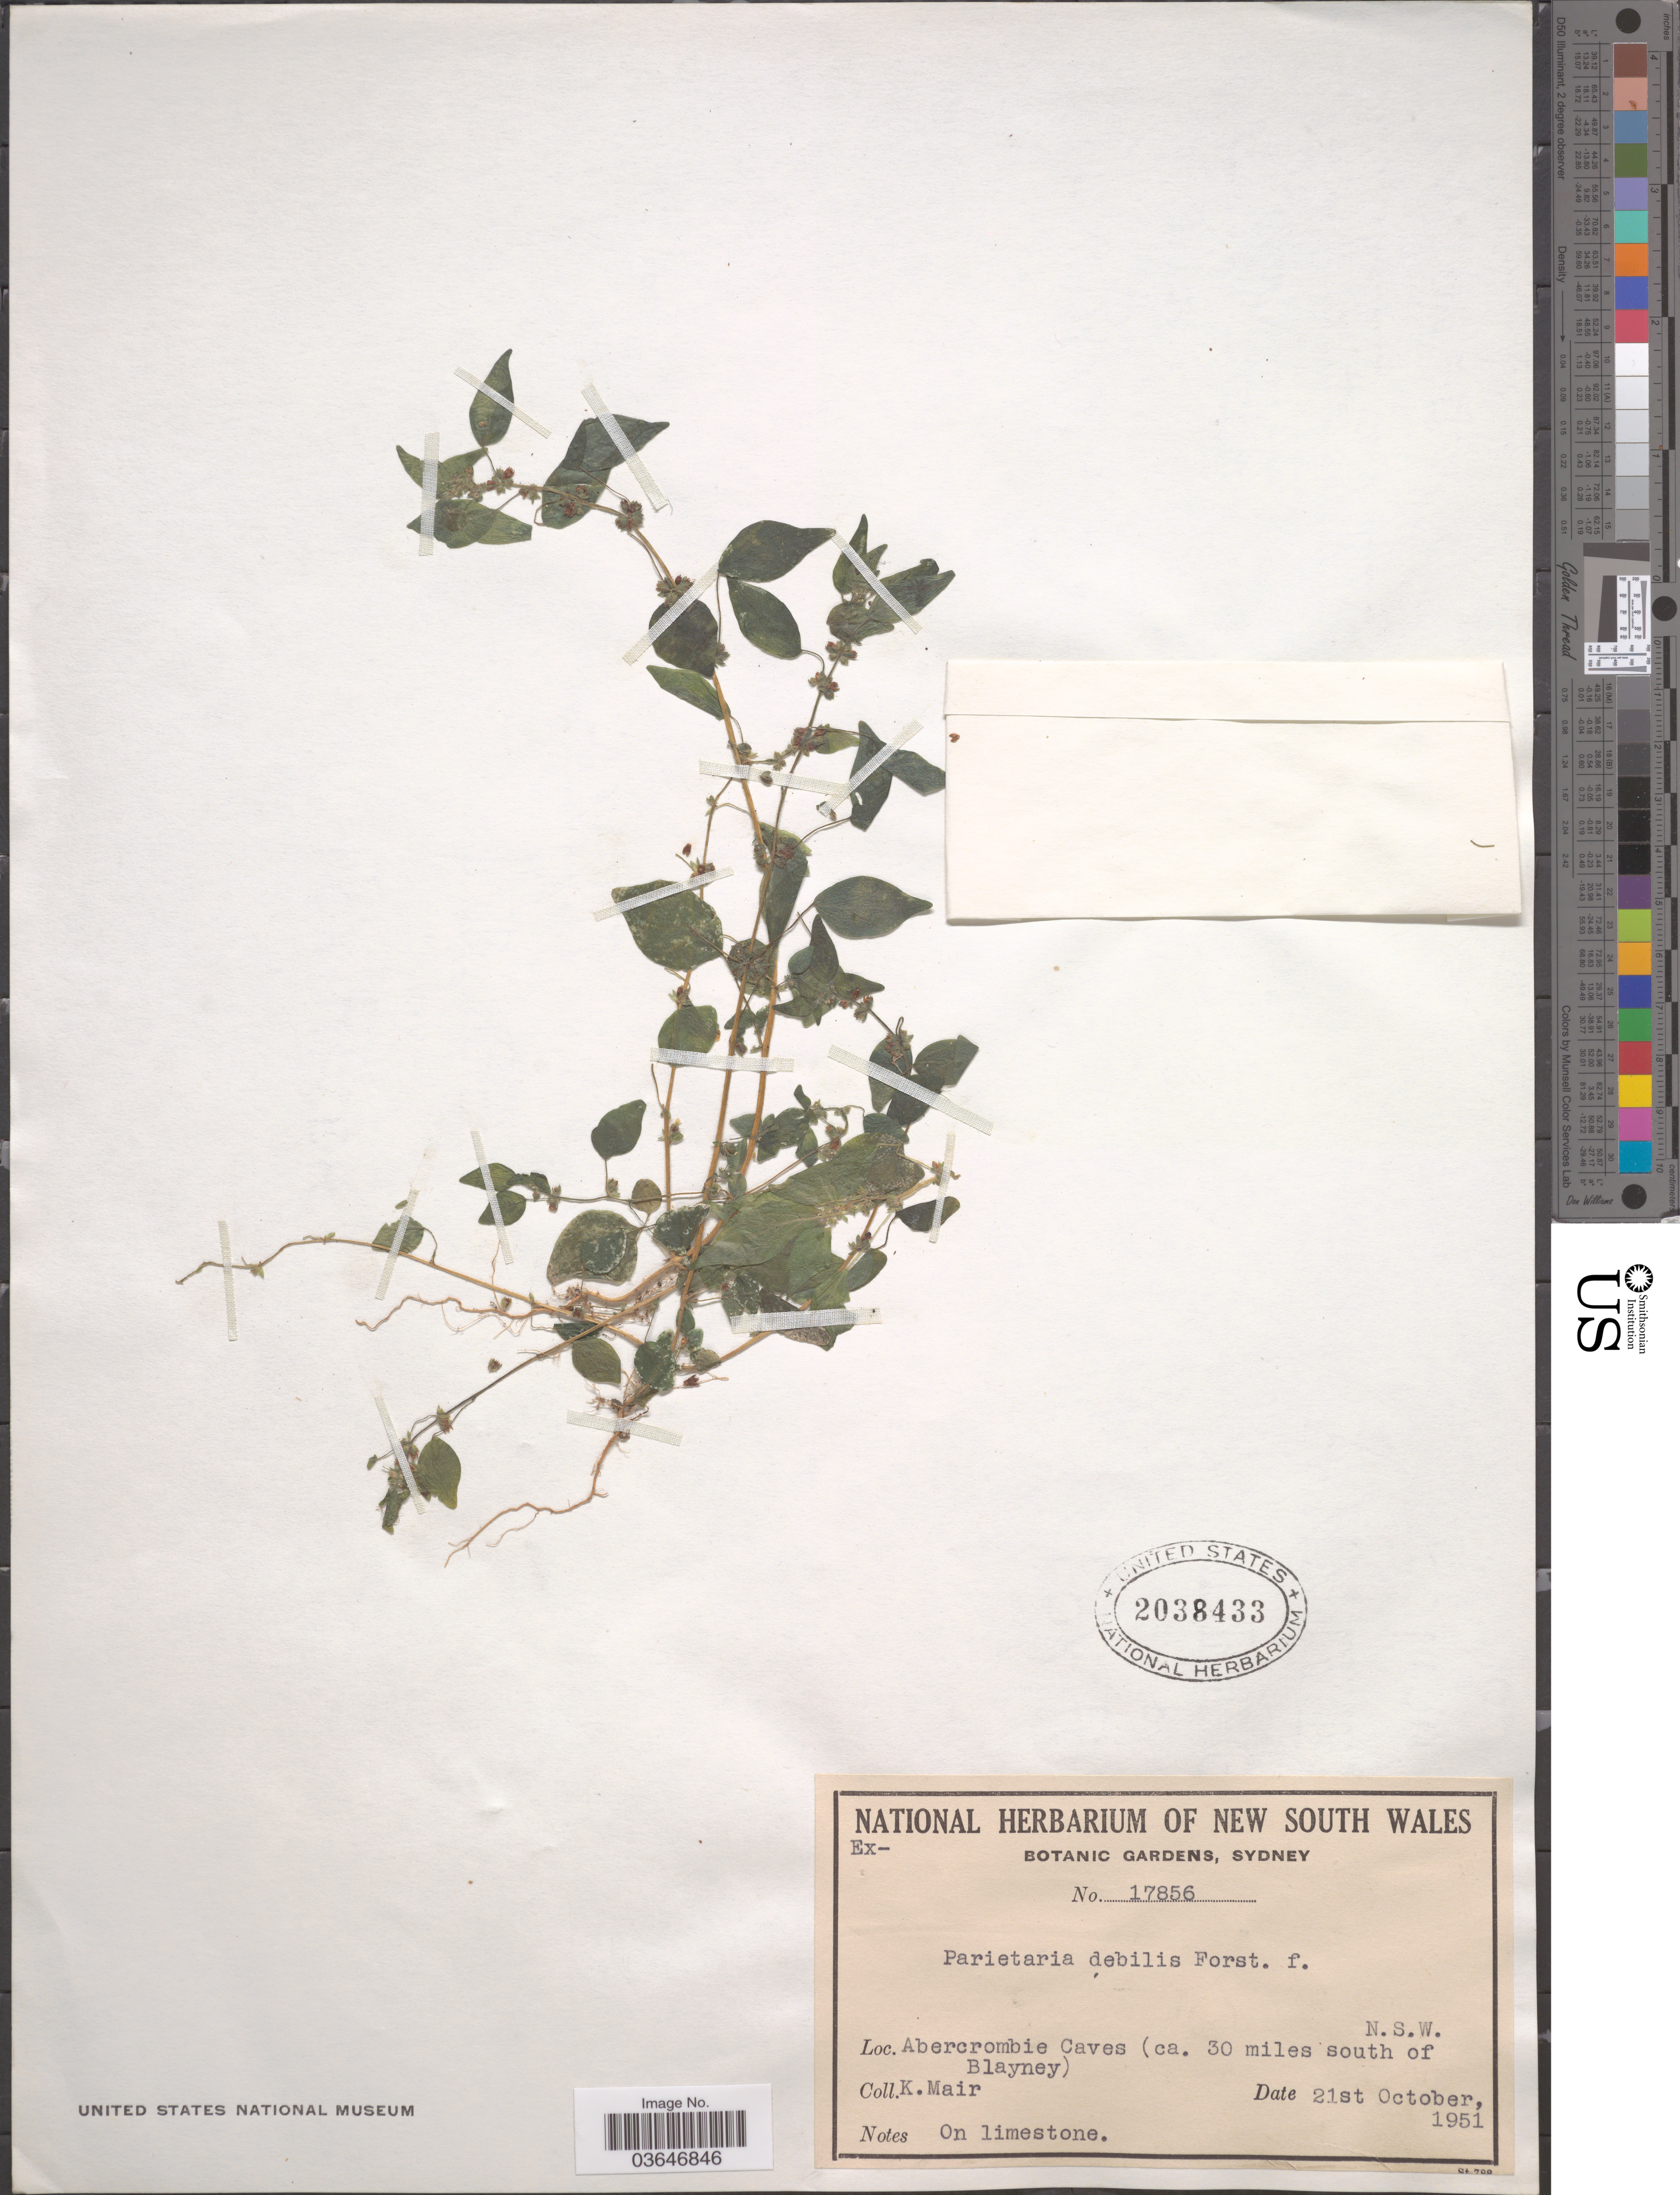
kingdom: Plantae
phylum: Tracheophyta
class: Magnoliopsida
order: Rosales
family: Urticaceae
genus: Parietaria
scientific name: Parietaria debilis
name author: G. Forst.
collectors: K. Mair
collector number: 17856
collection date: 1951-10-21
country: Australia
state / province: New South Wales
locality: Abercrombie Caves (ca. 30 miles south of Blayney).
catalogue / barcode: US 2038433